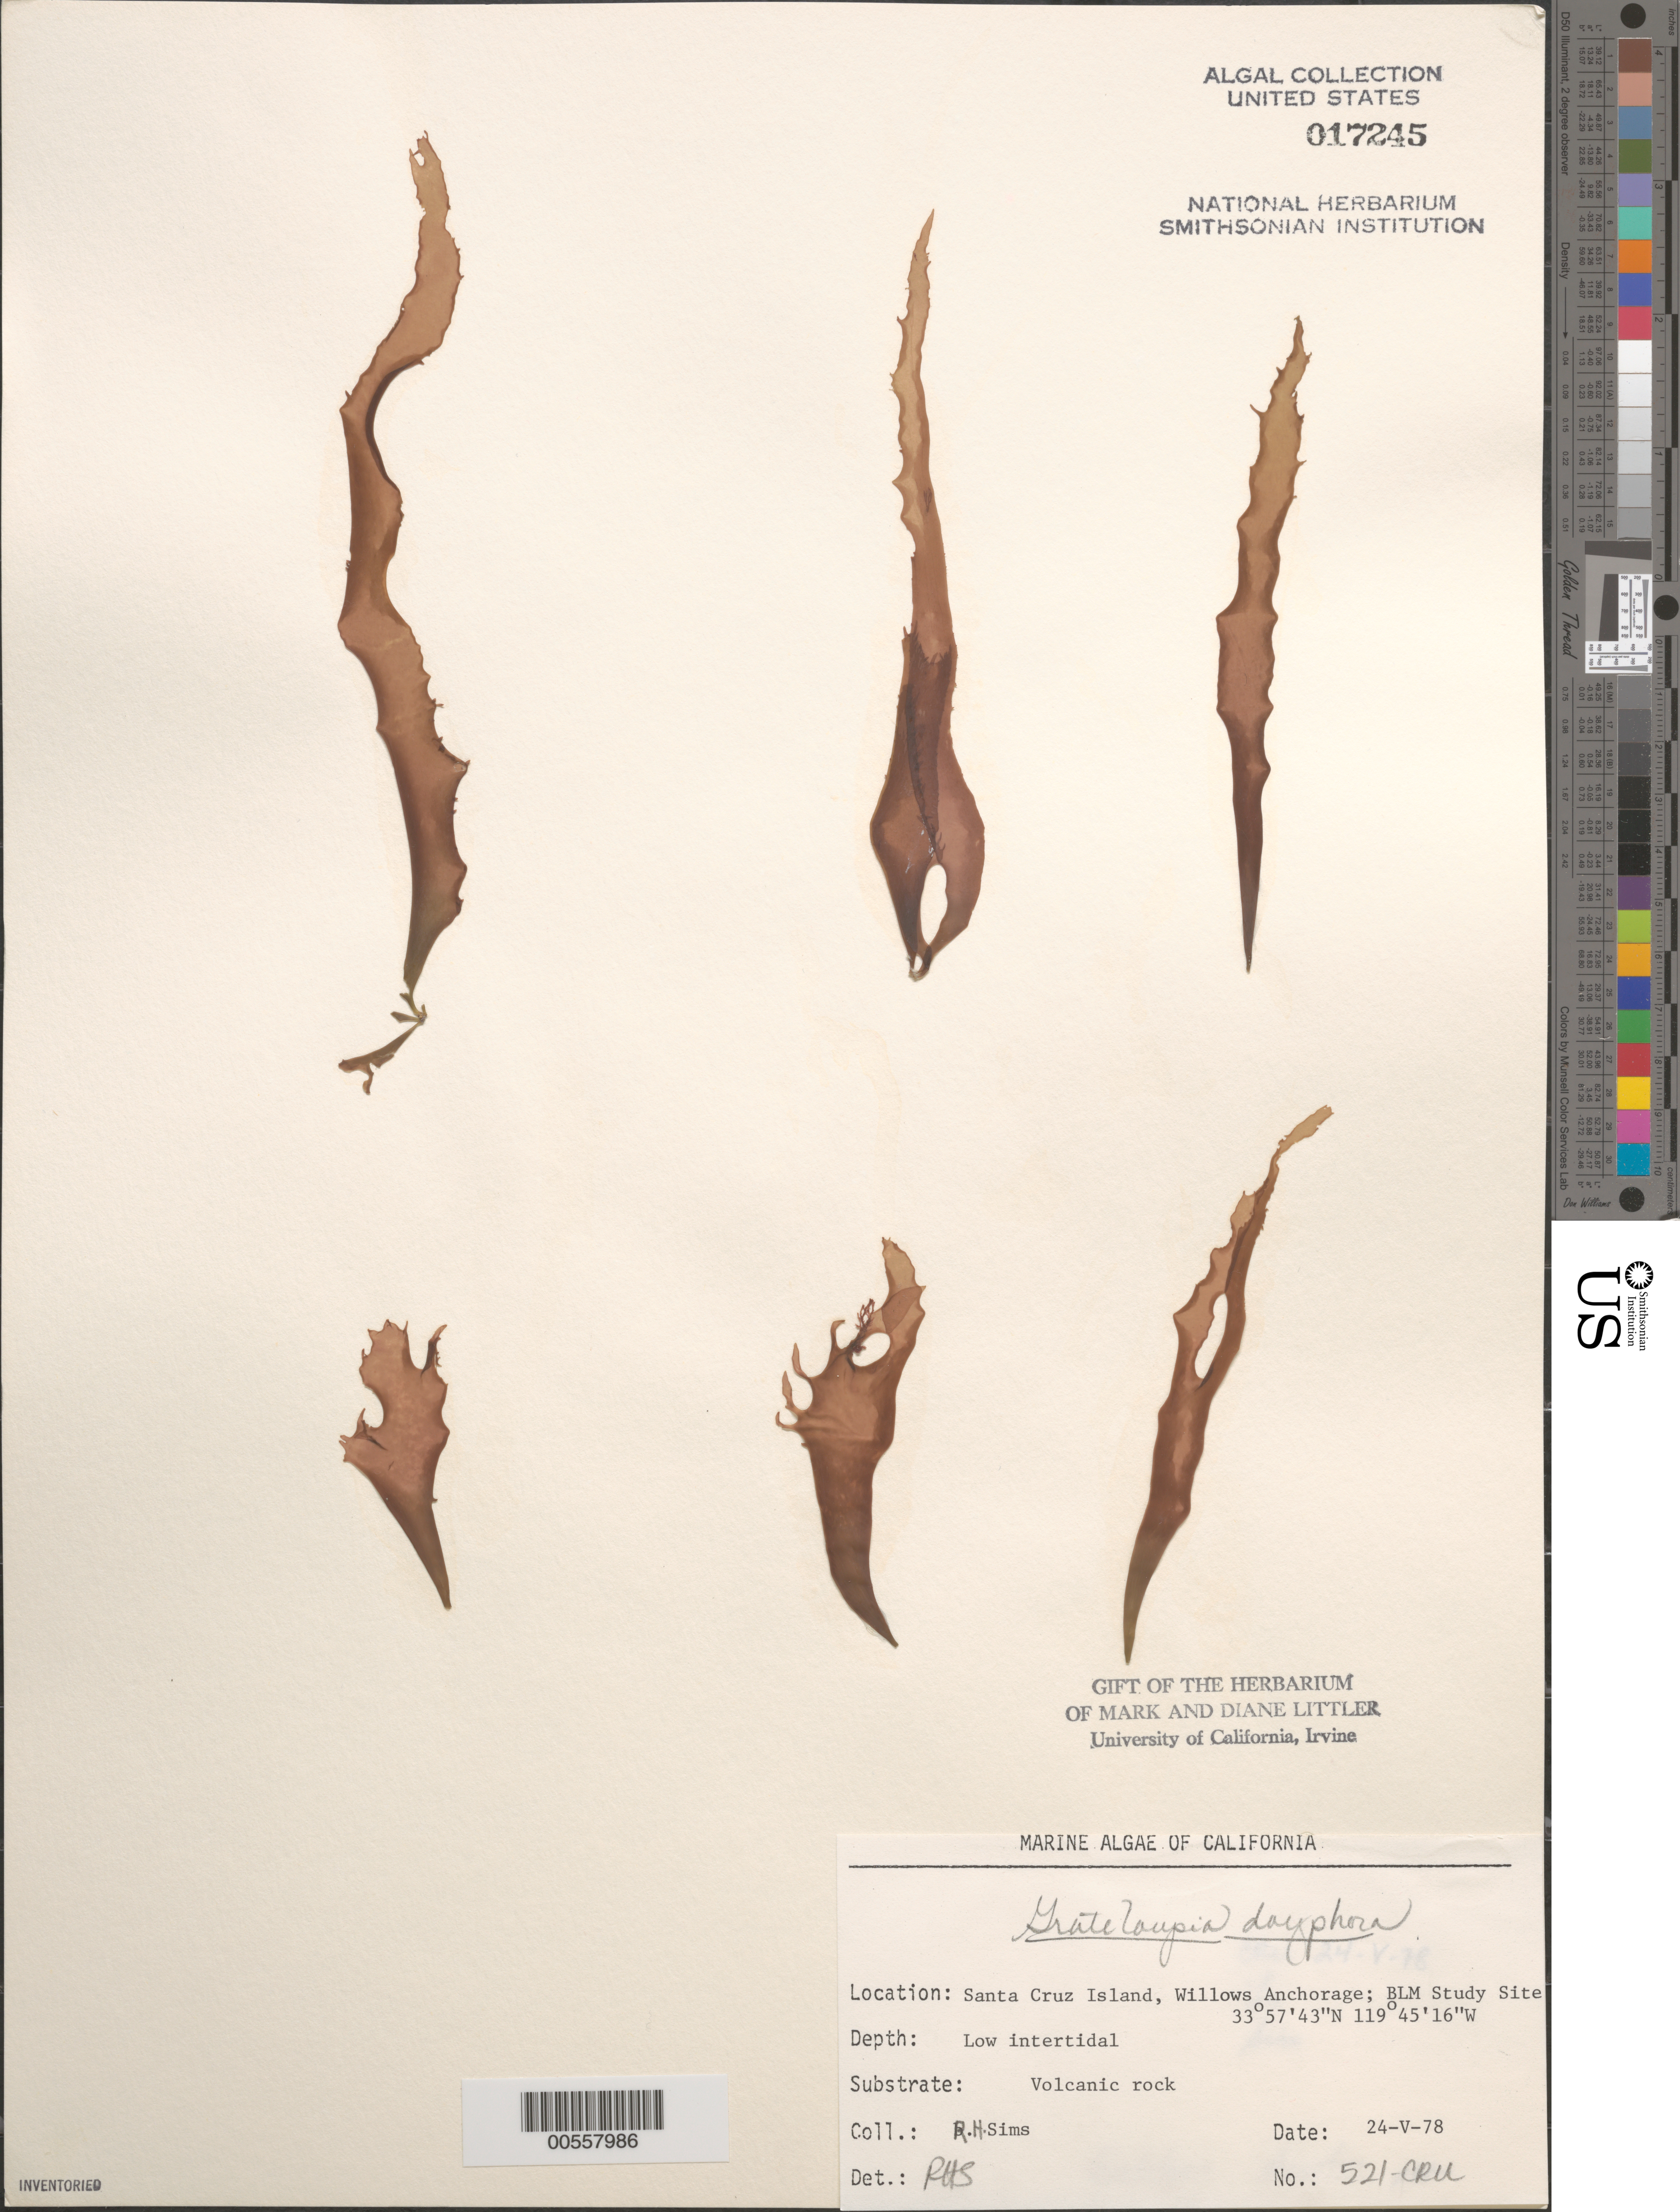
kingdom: Plantae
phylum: Rhodophyta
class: Florideophyceae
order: Halymeniales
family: Halymeniaceae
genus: Grateloupia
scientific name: Grateloupia doryphora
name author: (Mont.) Howe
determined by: Sims, Robert H.; Murray, S. N.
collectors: R. H. Sims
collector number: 521-cru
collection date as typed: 24 May 1978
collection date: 1978-05-24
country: United States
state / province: California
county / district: Santa Barbara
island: Santa Cruz Island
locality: Willows Anchorage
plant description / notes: BLM-SOCALBIGHT Rocky Intertidal Survey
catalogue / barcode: US 17245